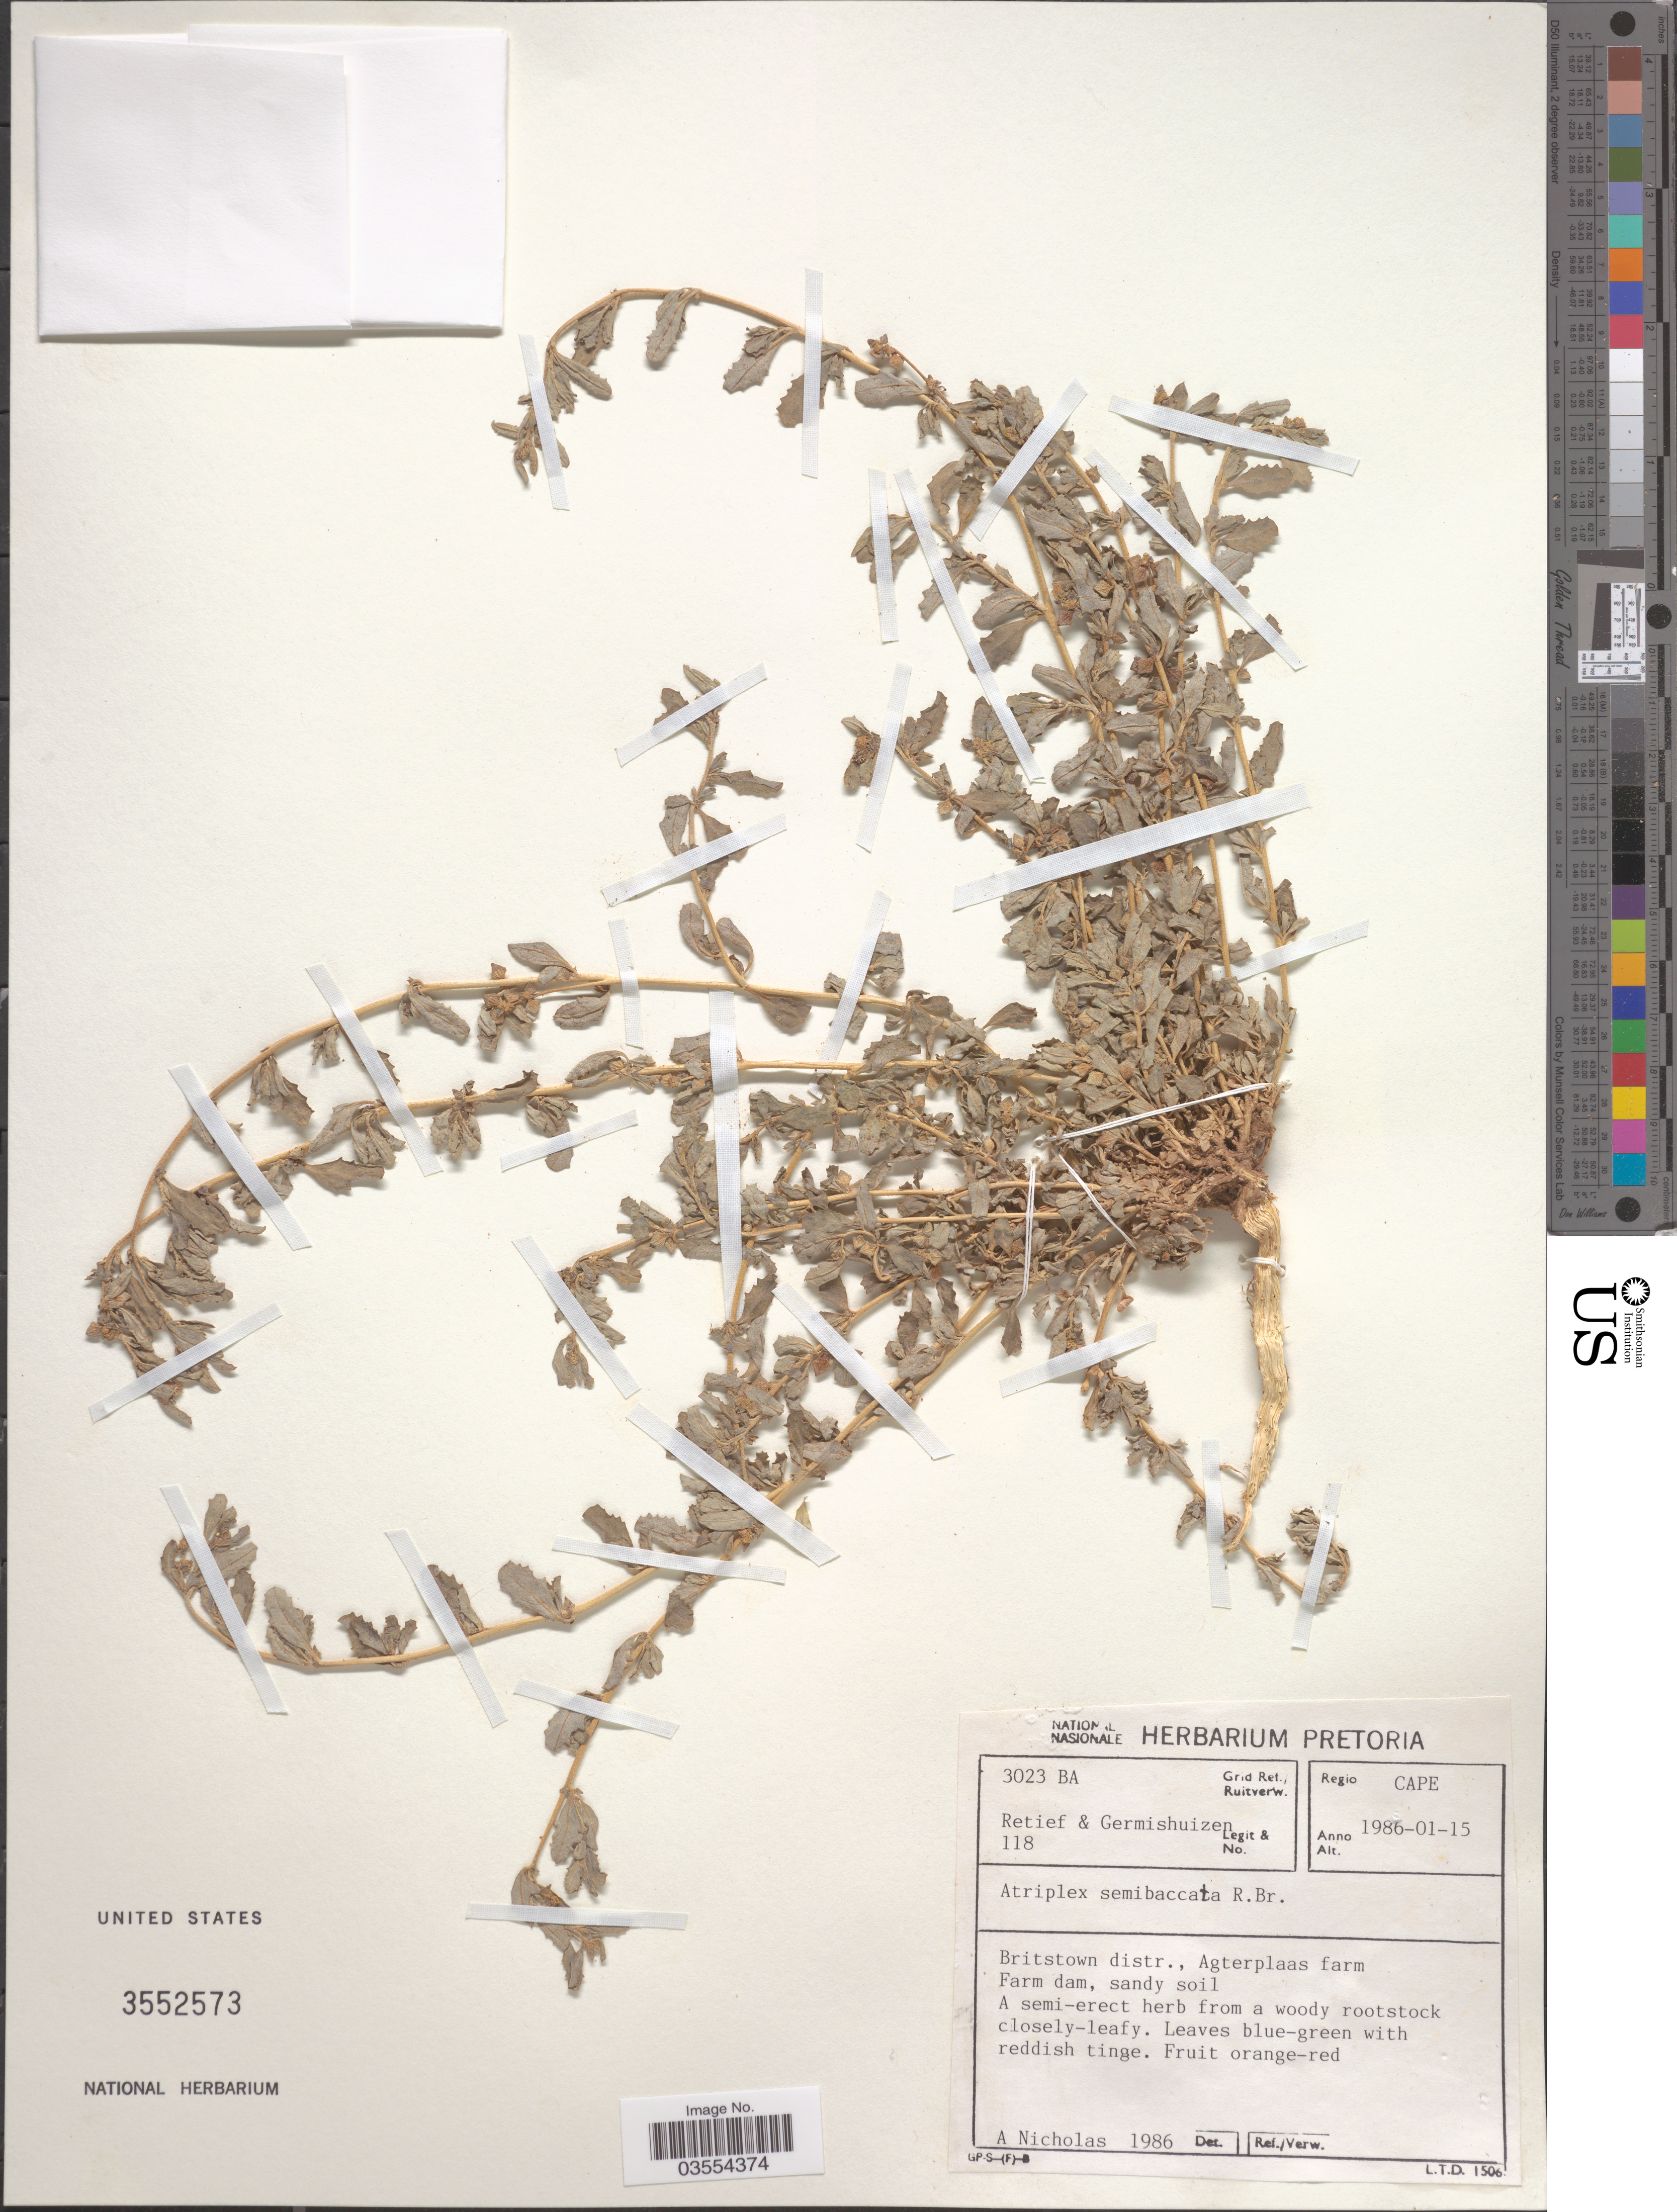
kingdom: Plantae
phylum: Tracheophyta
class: Magnoliopsida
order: Caryophyllales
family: Amaranthaceae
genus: Atriplex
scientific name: Atriplex semibaccata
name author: R. Br.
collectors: -. Retief & Germishuizen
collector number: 118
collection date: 1986-01-15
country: South Africa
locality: Grid Ref./ Ruitverw. 3023 BA. Regio Cape. Britstown distr., Agterplaas farm. Farm dam.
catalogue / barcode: US 3552573